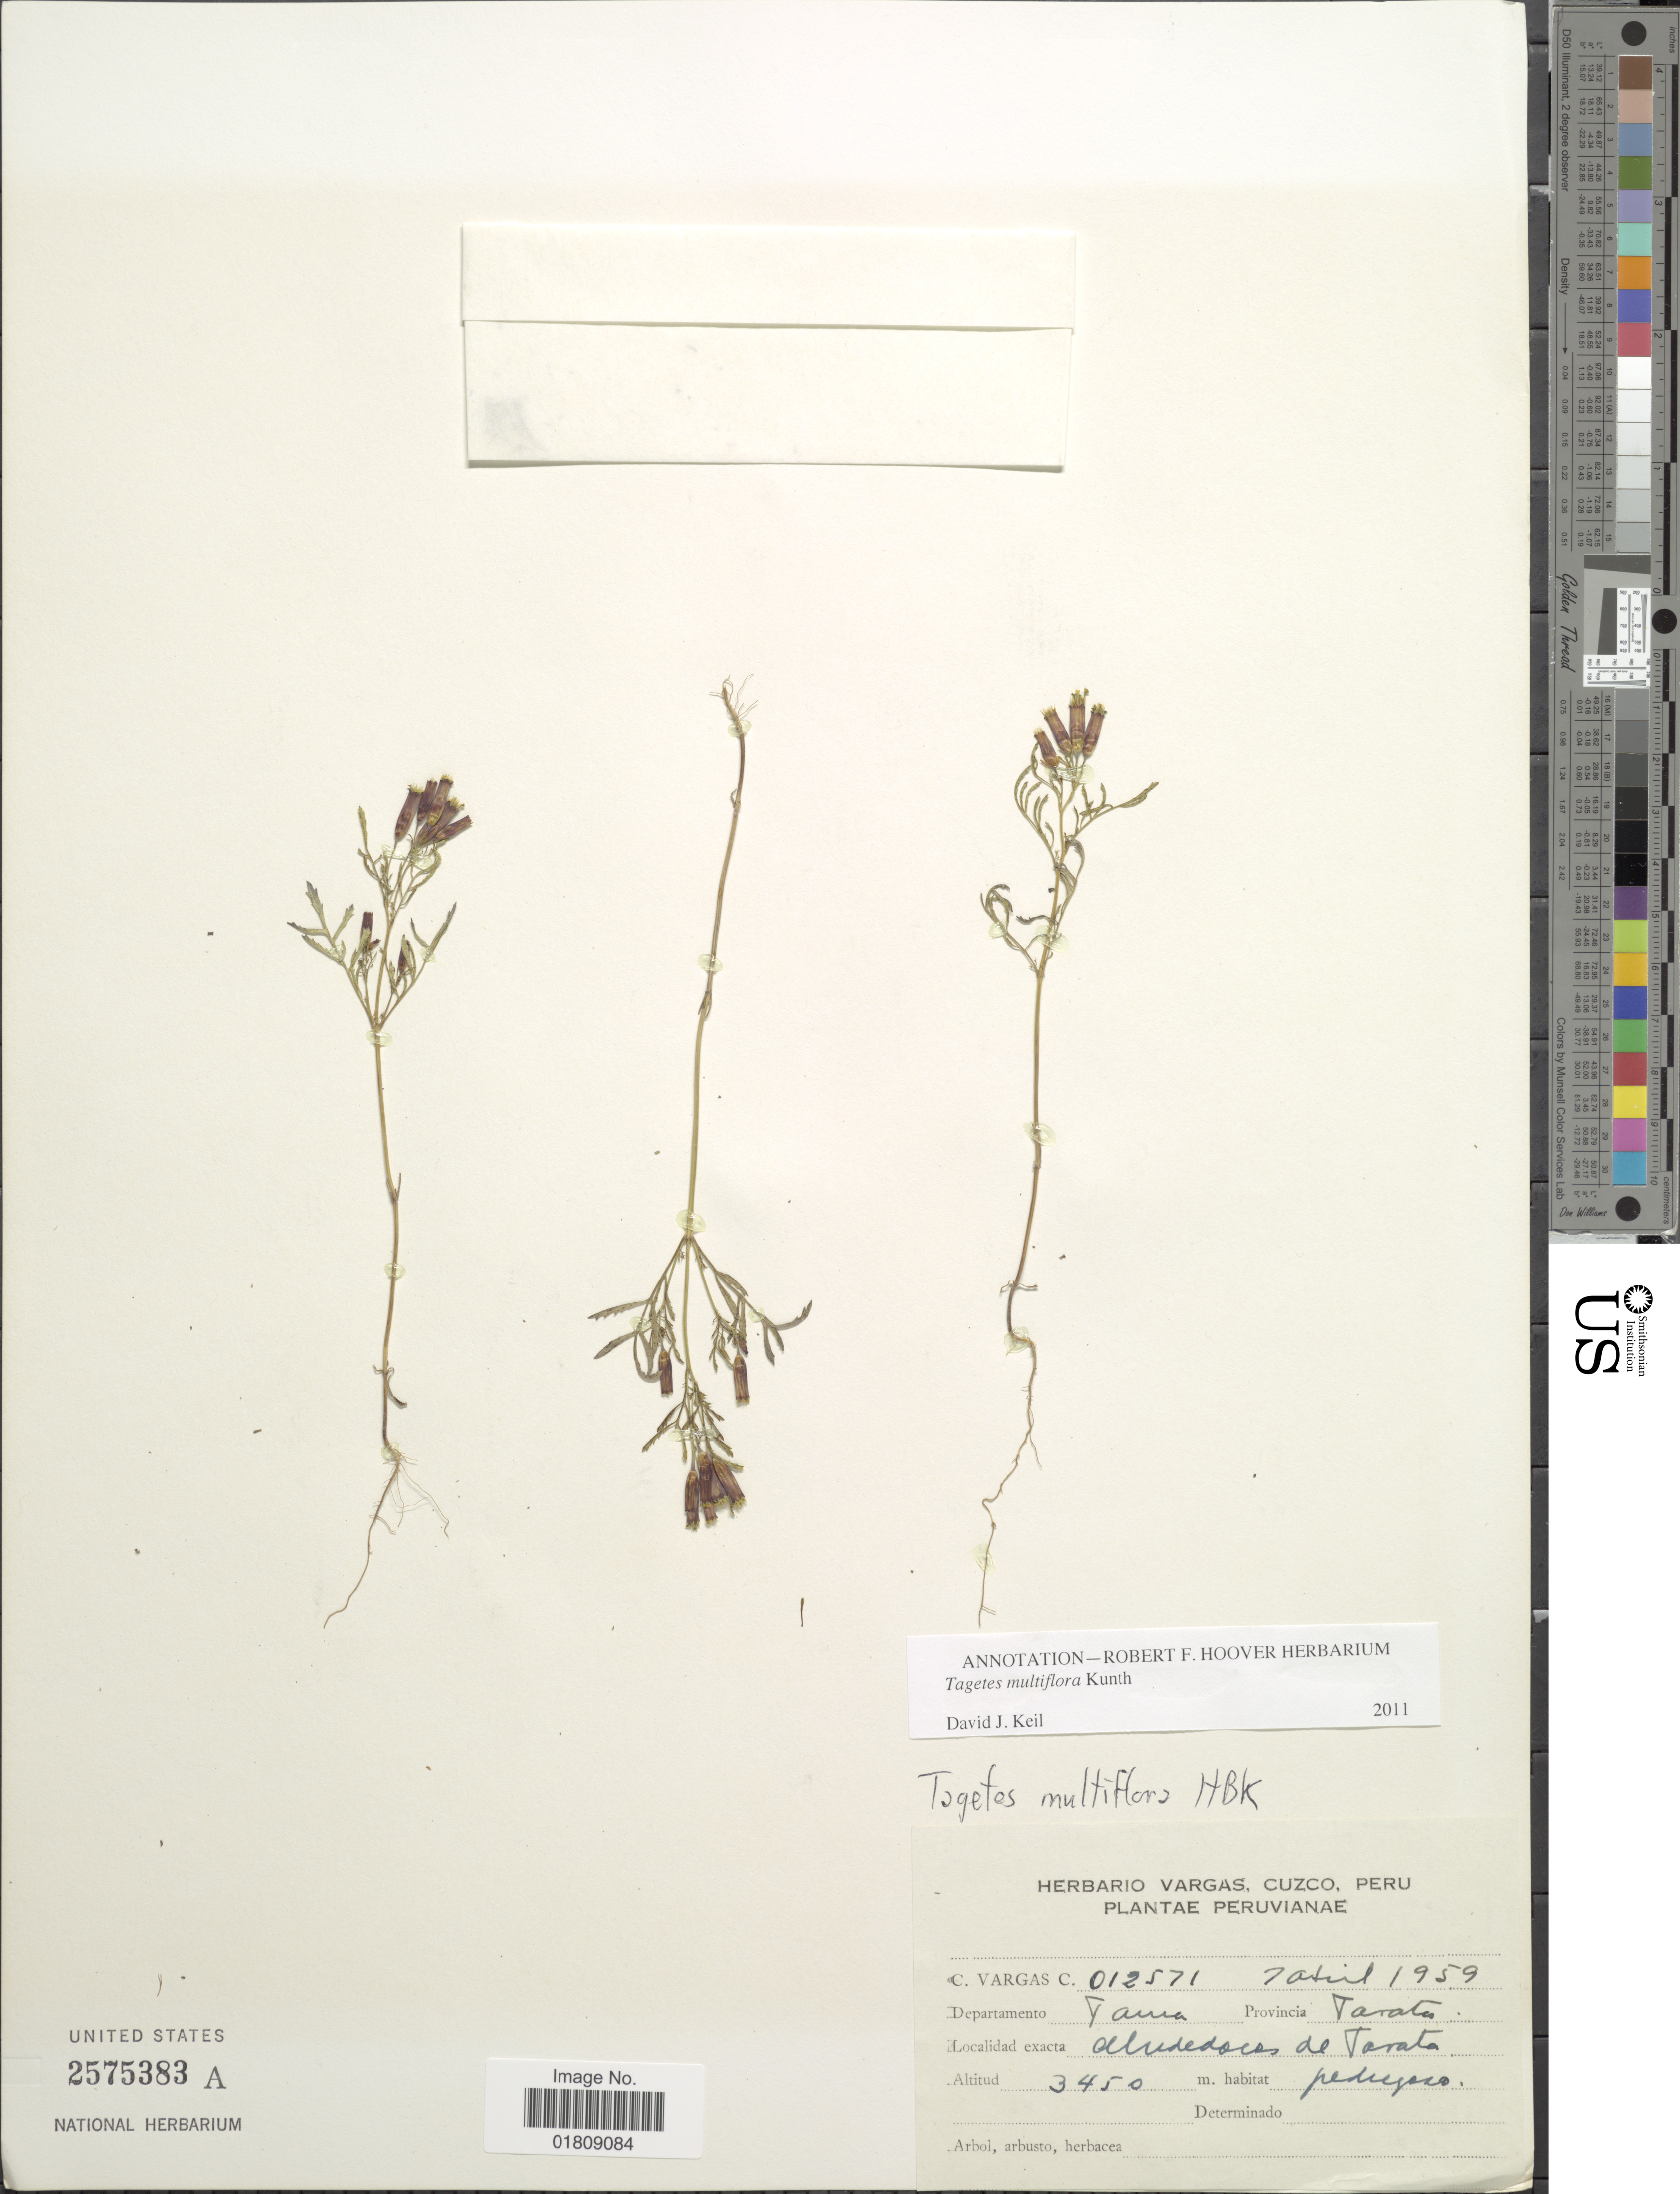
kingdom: Plantae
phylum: Tracheophyta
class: Magnoliopsida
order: Asterales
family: Asteraceae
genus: Tagetes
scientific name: Tagetes multiflora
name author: Kunth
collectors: C. Vargas Calderón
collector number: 012571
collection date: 1959-04-07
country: Peru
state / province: Tacna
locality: Provincia Torata, alrededores de Torata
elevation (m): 3450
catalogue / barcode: US 2575383A